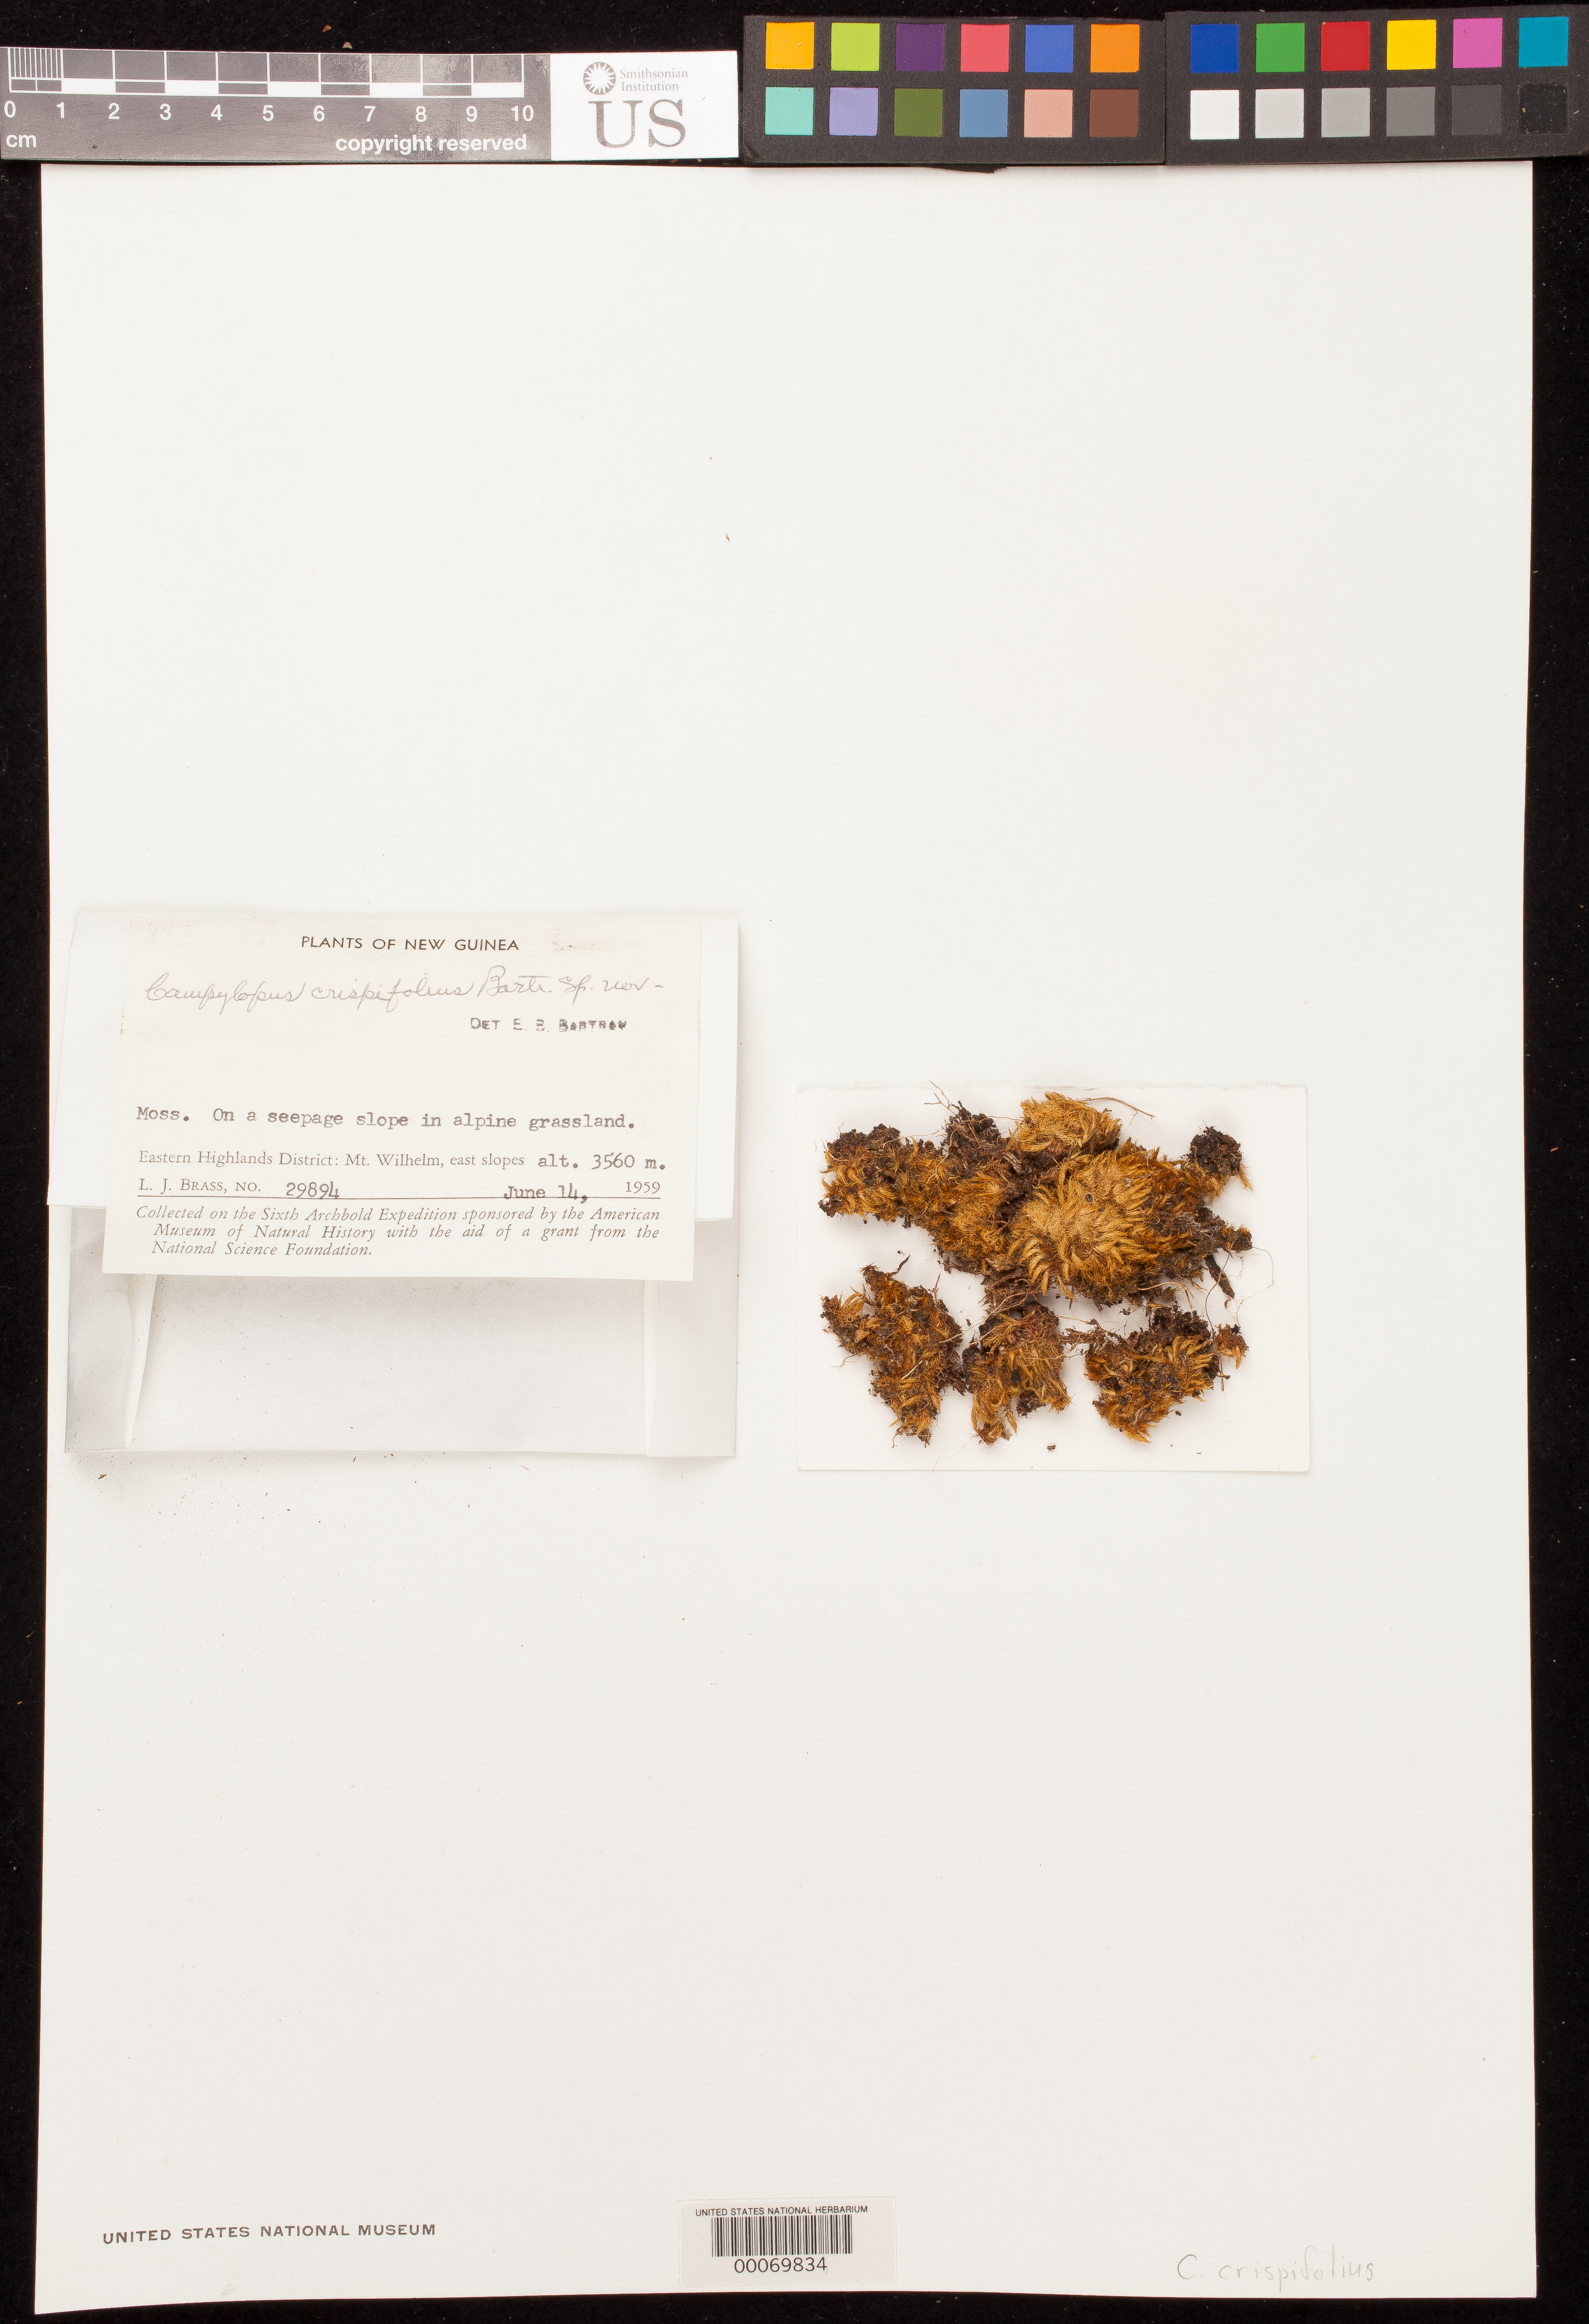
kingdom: Plantae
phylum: Bryophyta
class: Bryopsida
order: Dicranales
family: Leucobryaceae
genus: Campylopus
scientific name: Campylopus crispifolius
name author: E.B. Bartram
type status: Holotype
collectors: L. J. Brass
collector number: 29894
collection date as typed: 14 Jun 1959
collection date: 1959-06-14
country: Papua New Guinea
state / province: Eastern Highlands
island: New Guinea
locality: Mt. Wilhelm.